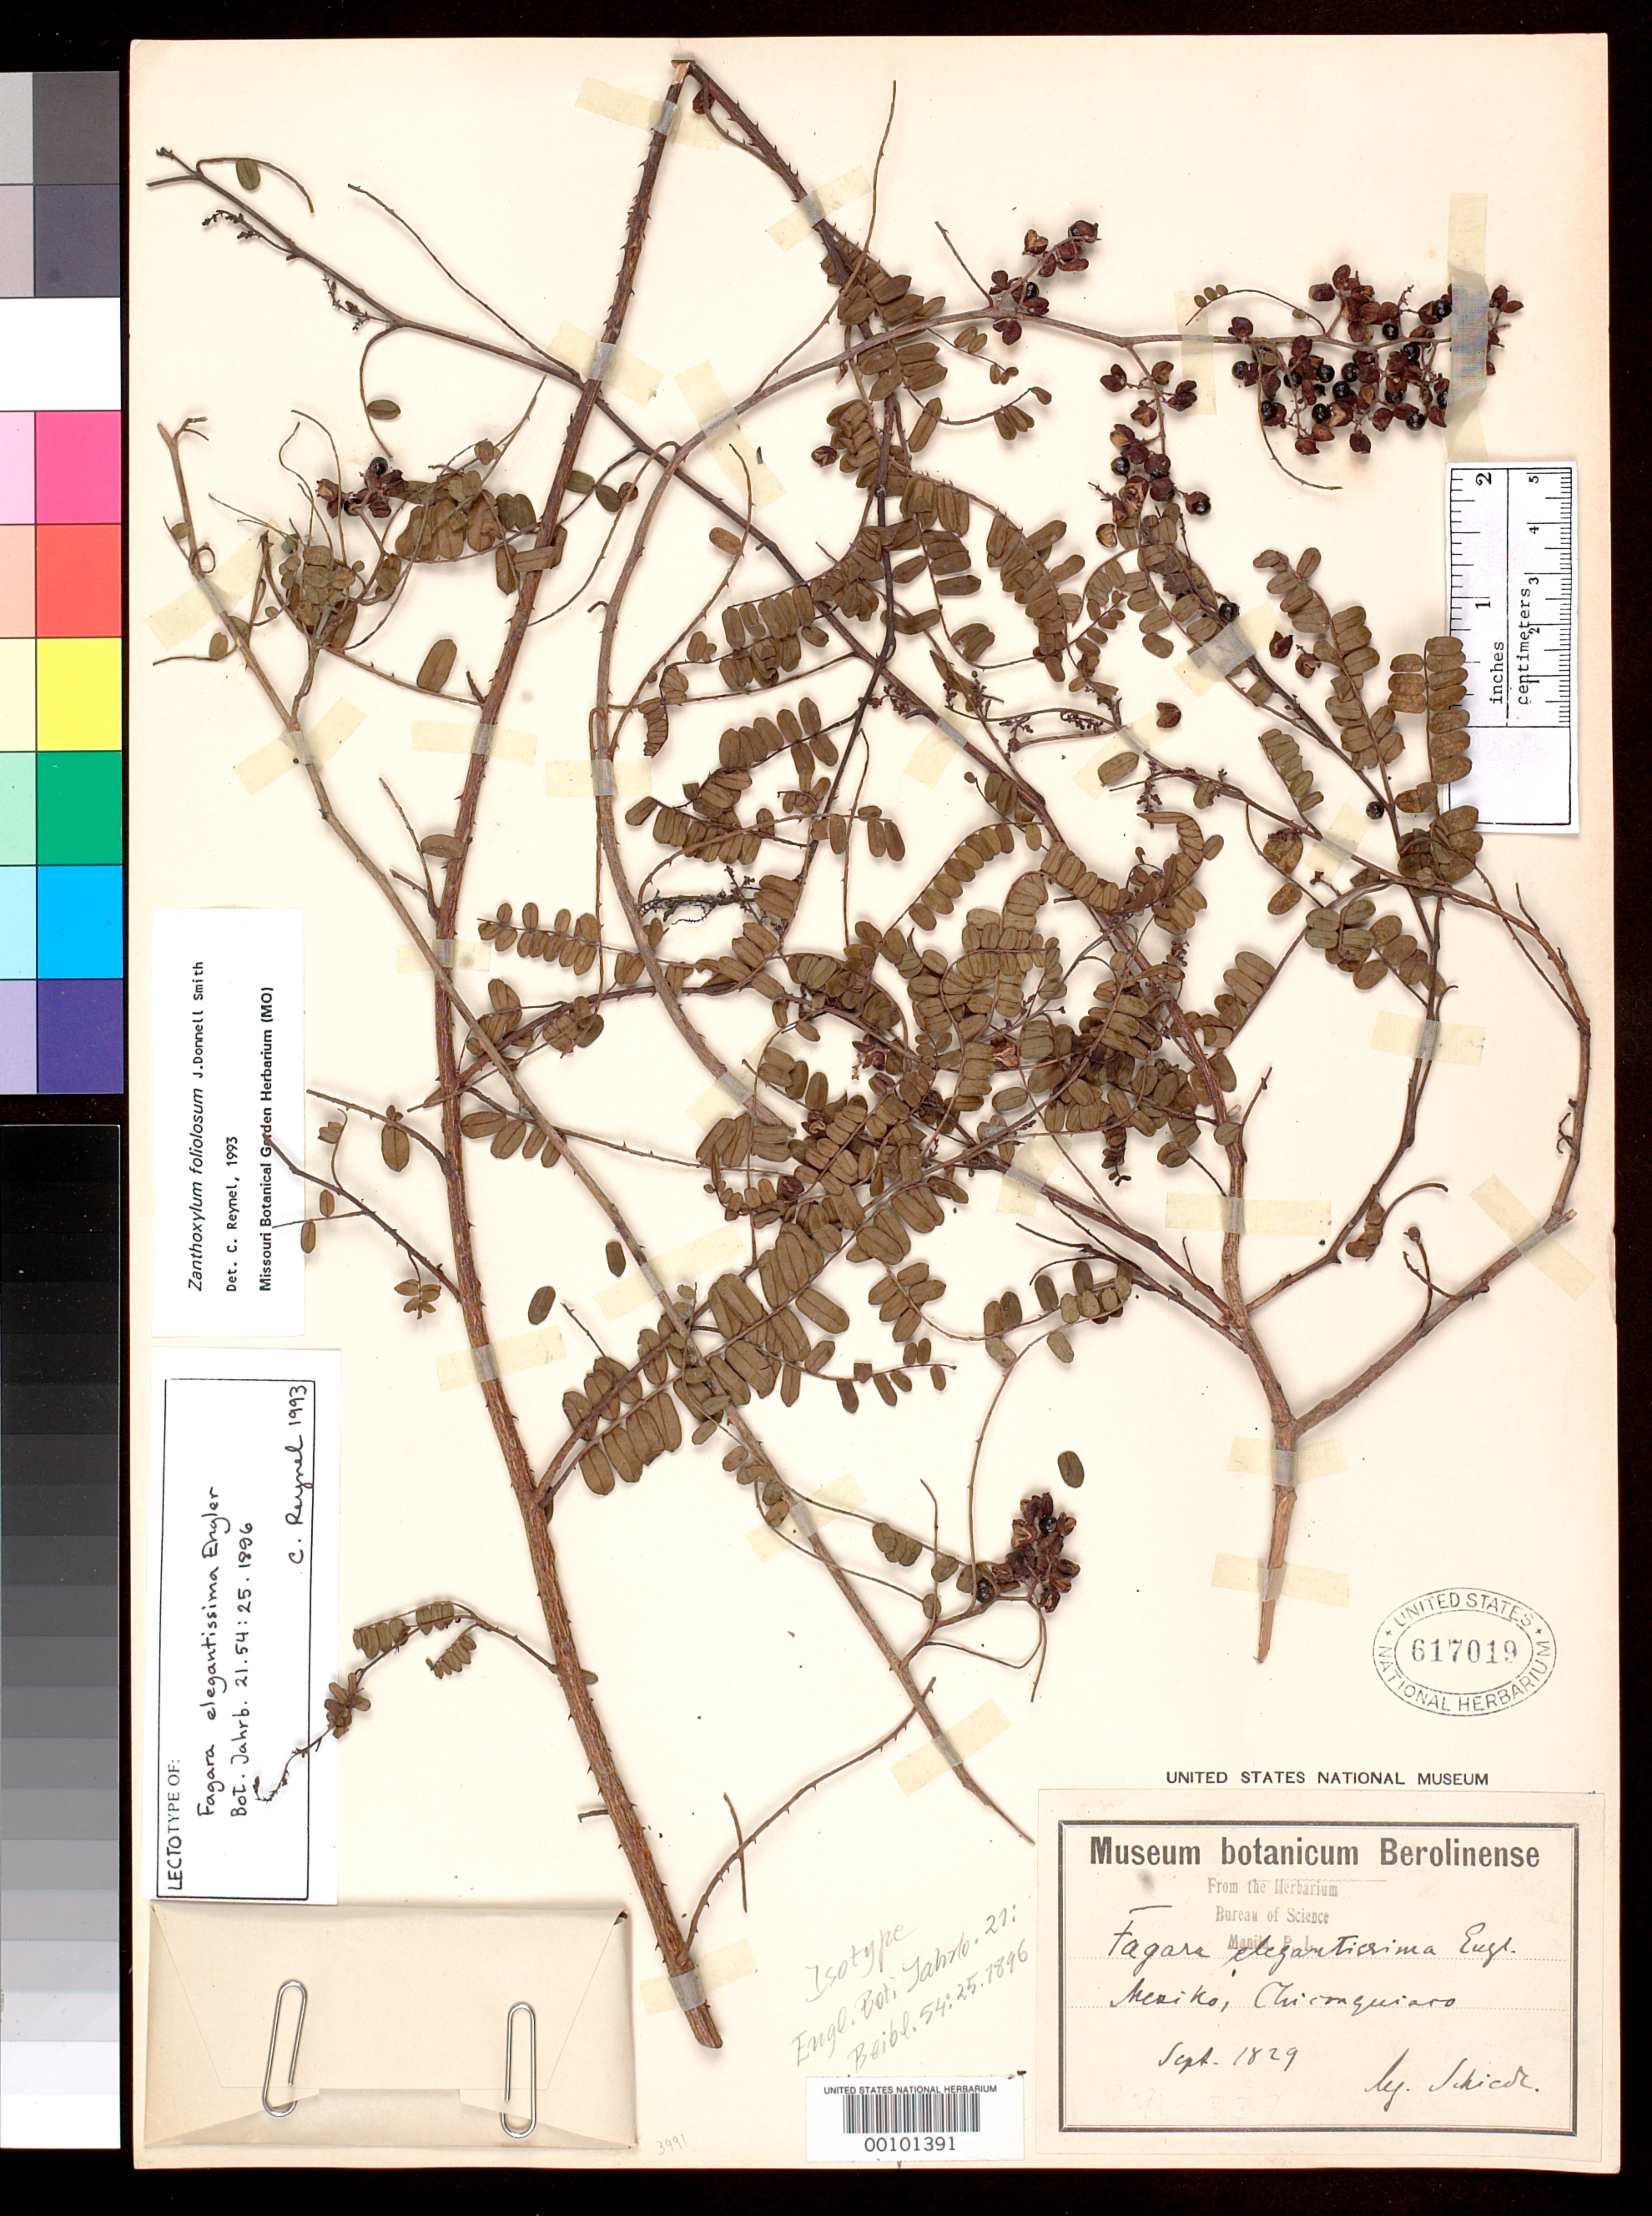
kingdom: Plantae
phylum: Tracheophyta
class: Magnoliopsida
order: Sapindales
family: Rutaceae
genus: Fagara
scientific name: Fagara elegantissima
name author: Engl.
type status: Syntype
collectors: C. J. W. Schiede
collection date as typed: Sep 1829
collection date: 1829-09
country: Mexico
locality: Chiconquiaco.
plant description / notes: Specimen annotated by C. Reynel (1993) as "lectotype", lectotypification apparently ined.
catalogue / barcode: US 617019